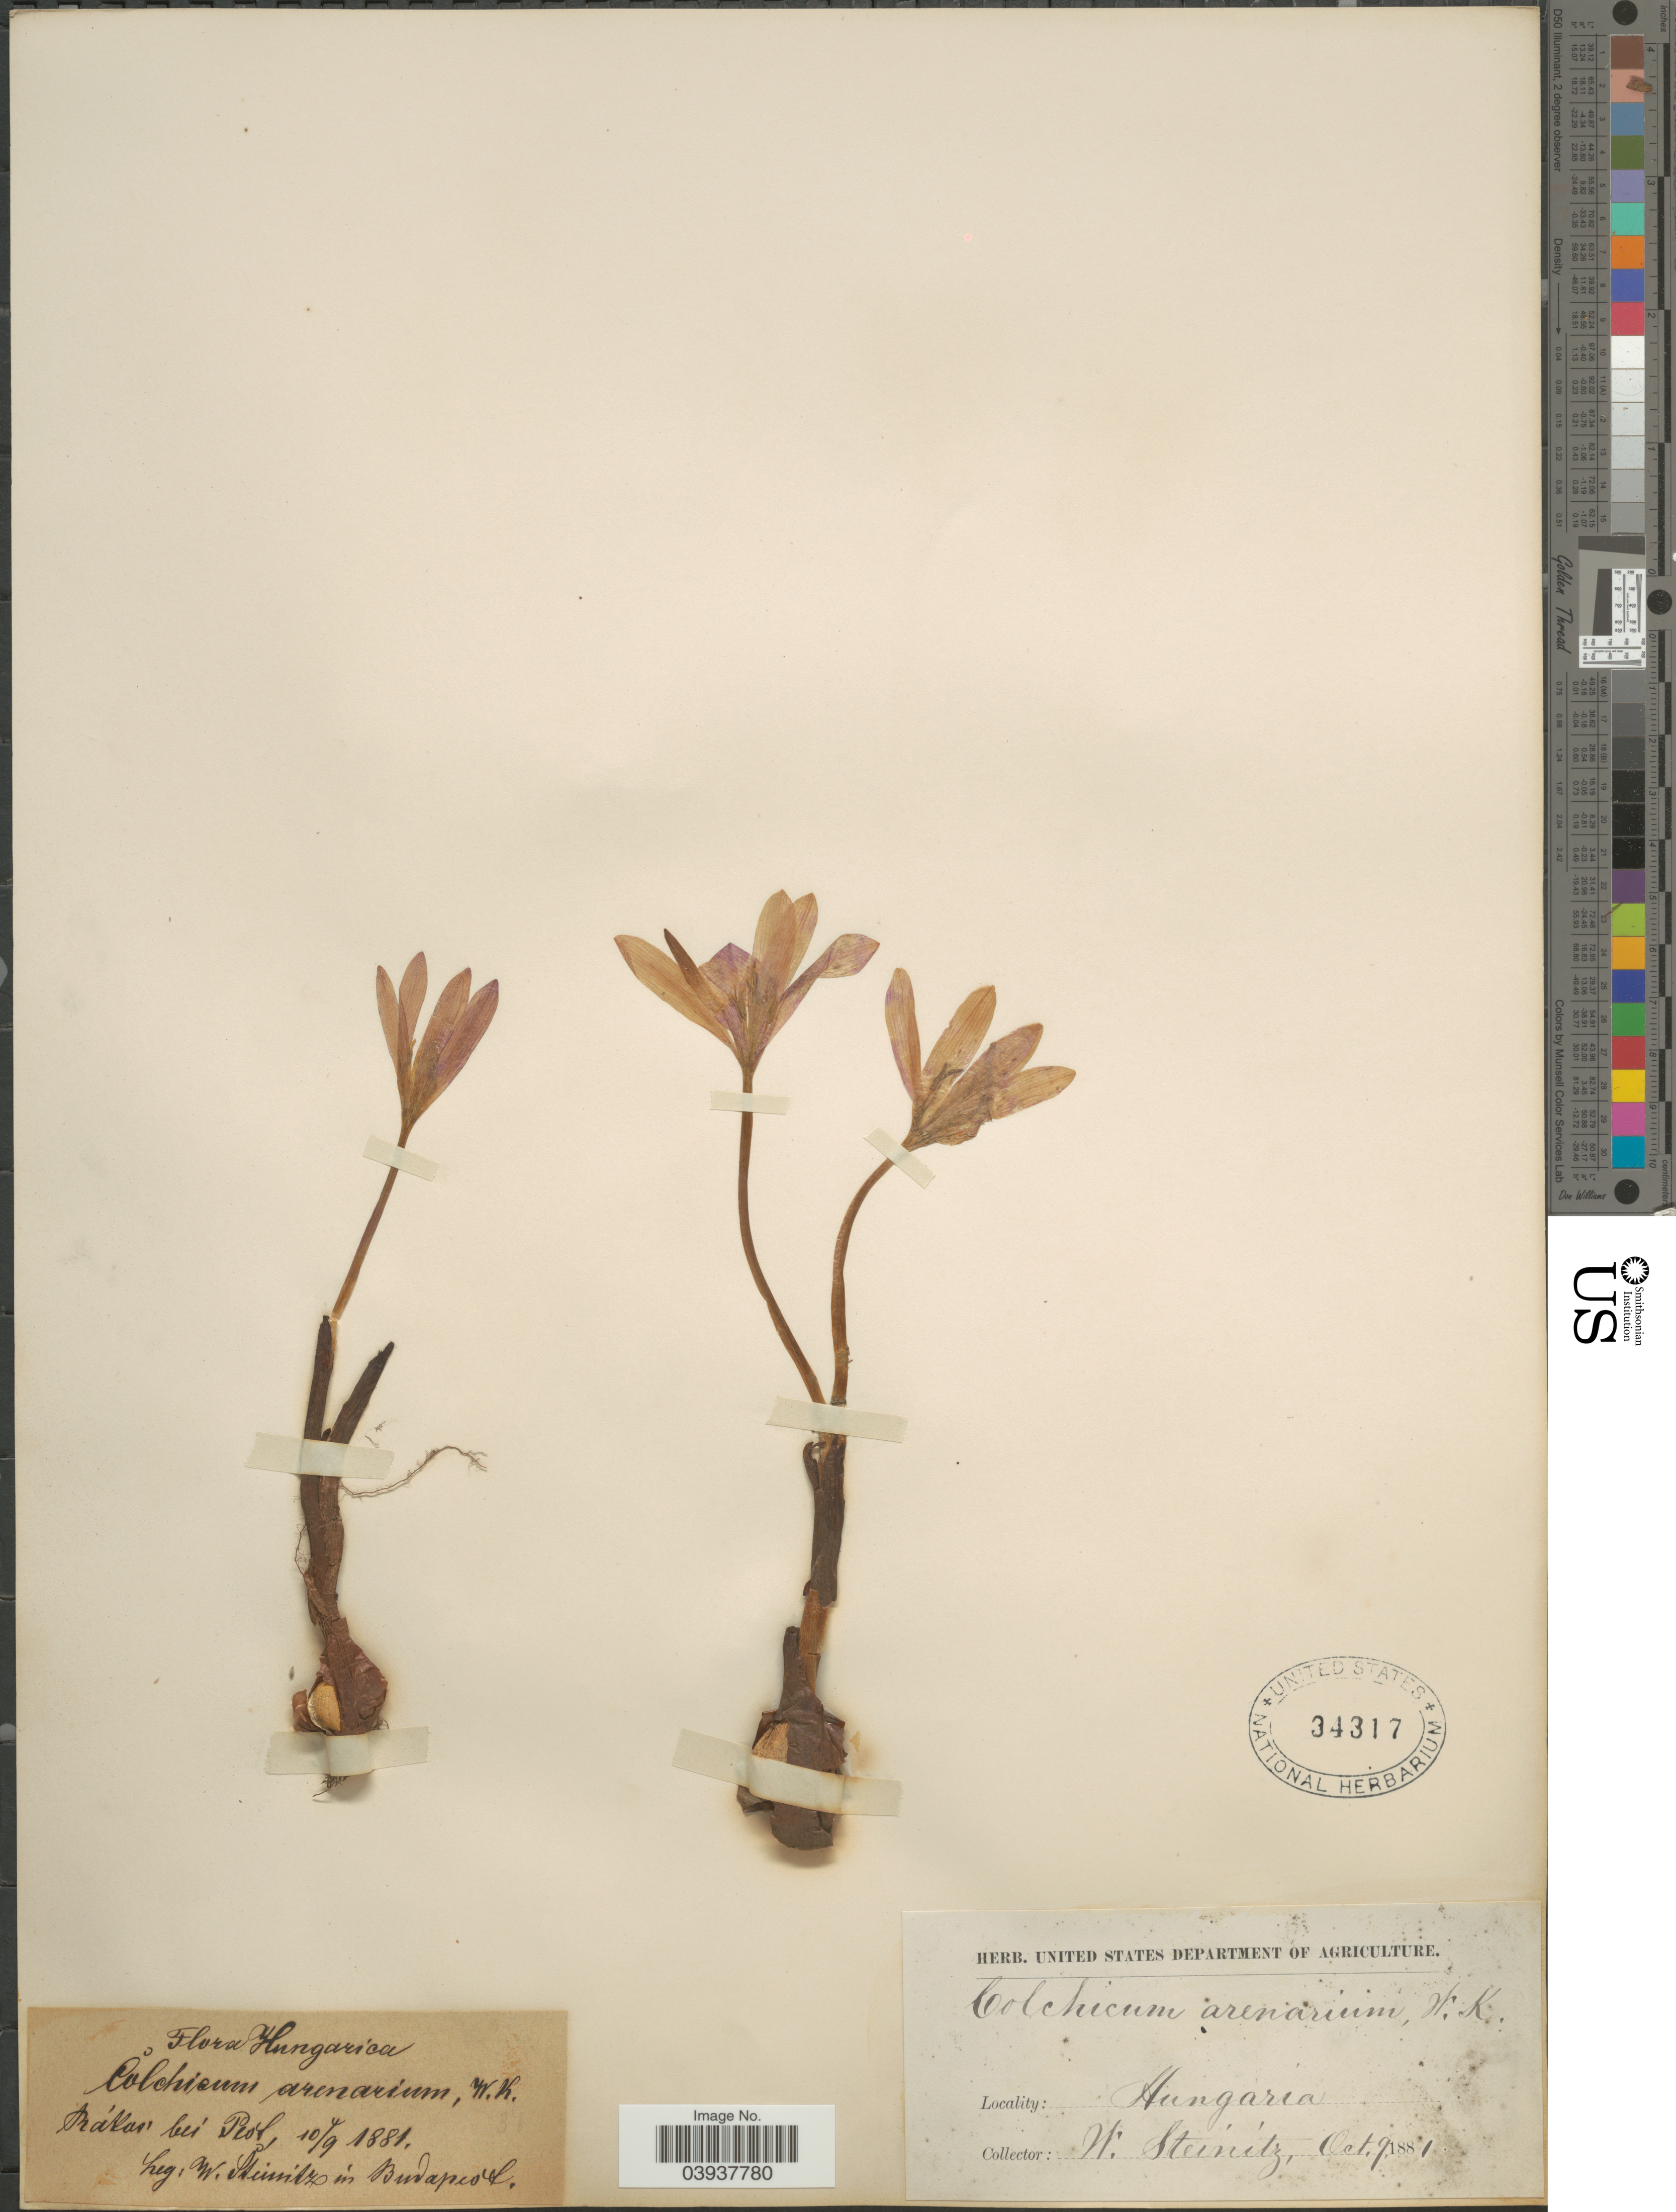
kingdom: Plantae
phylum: Tracheophyta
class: Liliopsida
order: Liliales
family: Colchicaceae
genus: Colchicum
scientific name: Colchicum arenarium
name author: Waldst. & Kit.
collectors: W. Steinitz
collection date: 1881-10-09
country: Hungary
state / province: Budapest, Capital District of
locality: Hungarica. Mallas [interpreted], bei Pest.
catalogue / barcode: US 34317